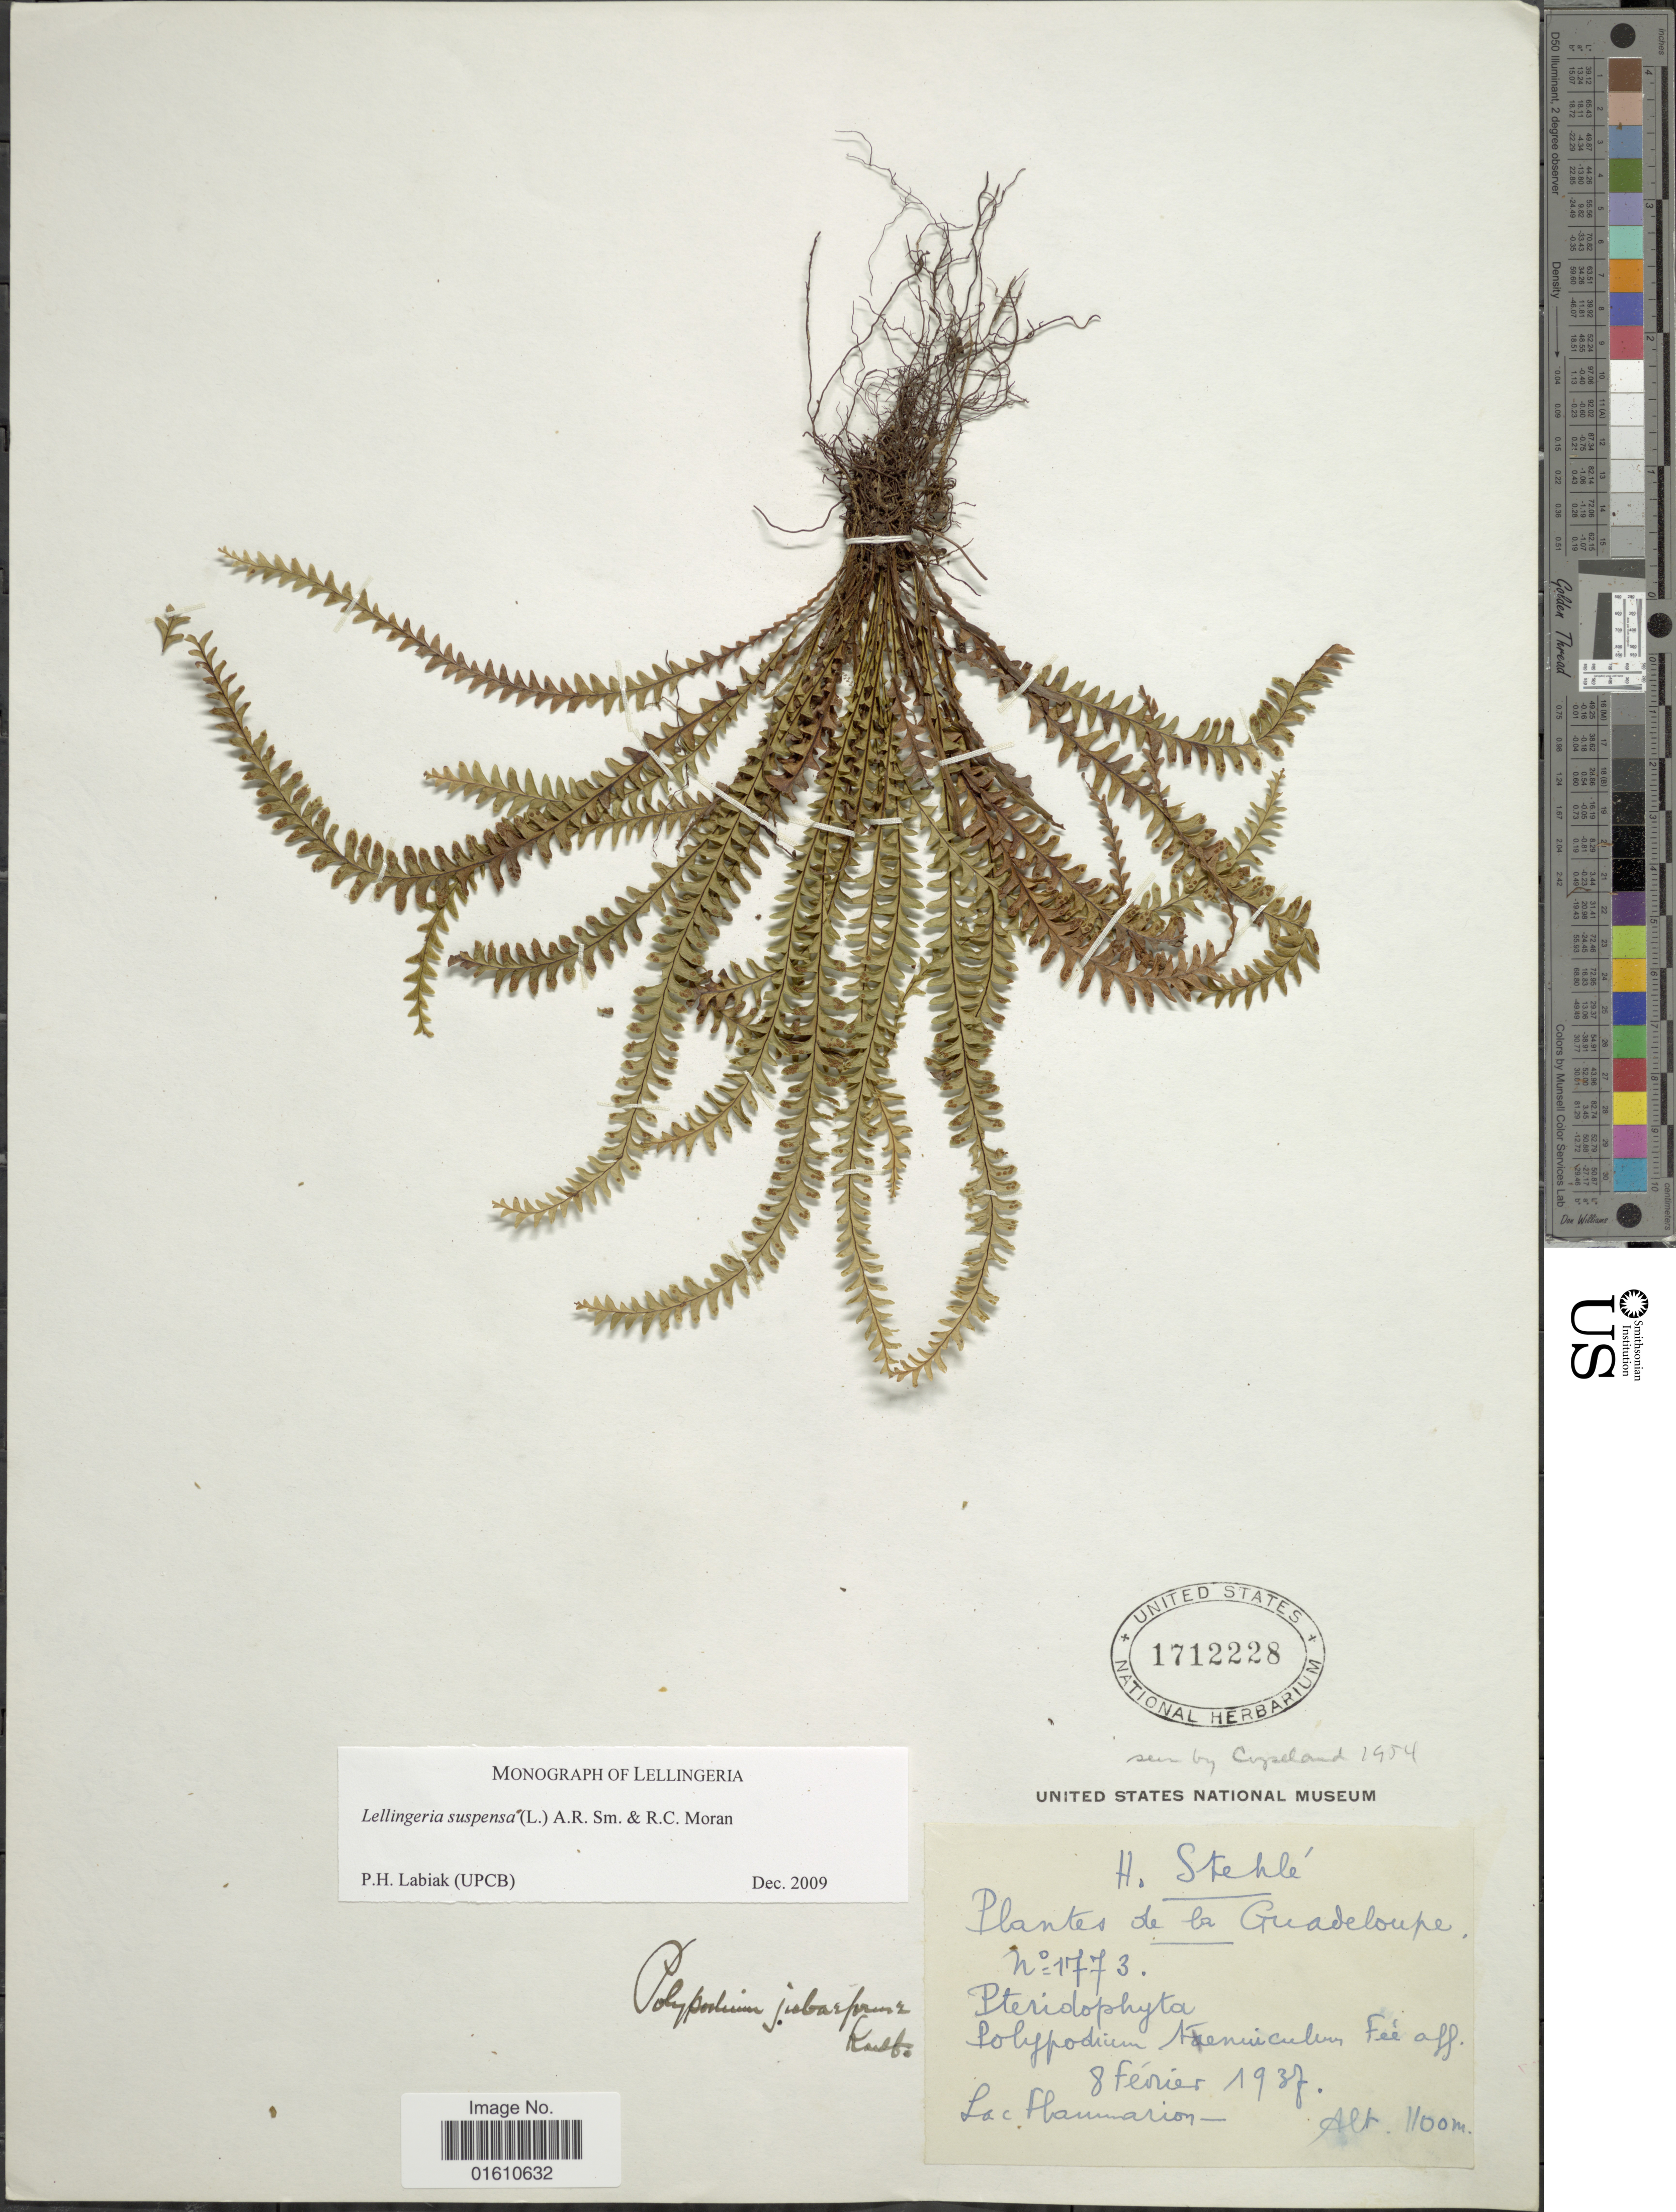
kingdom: Plantae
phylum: Tracheophyta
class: Polypodiopsida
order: Polypodiales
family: Polypodiaceae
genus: Lellingeria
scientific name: Lellingeria suspensa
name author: (L.) A.R. Sm. & R.C. Moran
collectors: H. Stehlé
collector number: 1773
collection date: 1937-02-08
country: Guadeloupe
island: Leeward Is.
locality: Lac Flammarion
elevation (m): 1100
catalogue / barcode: US 1712228